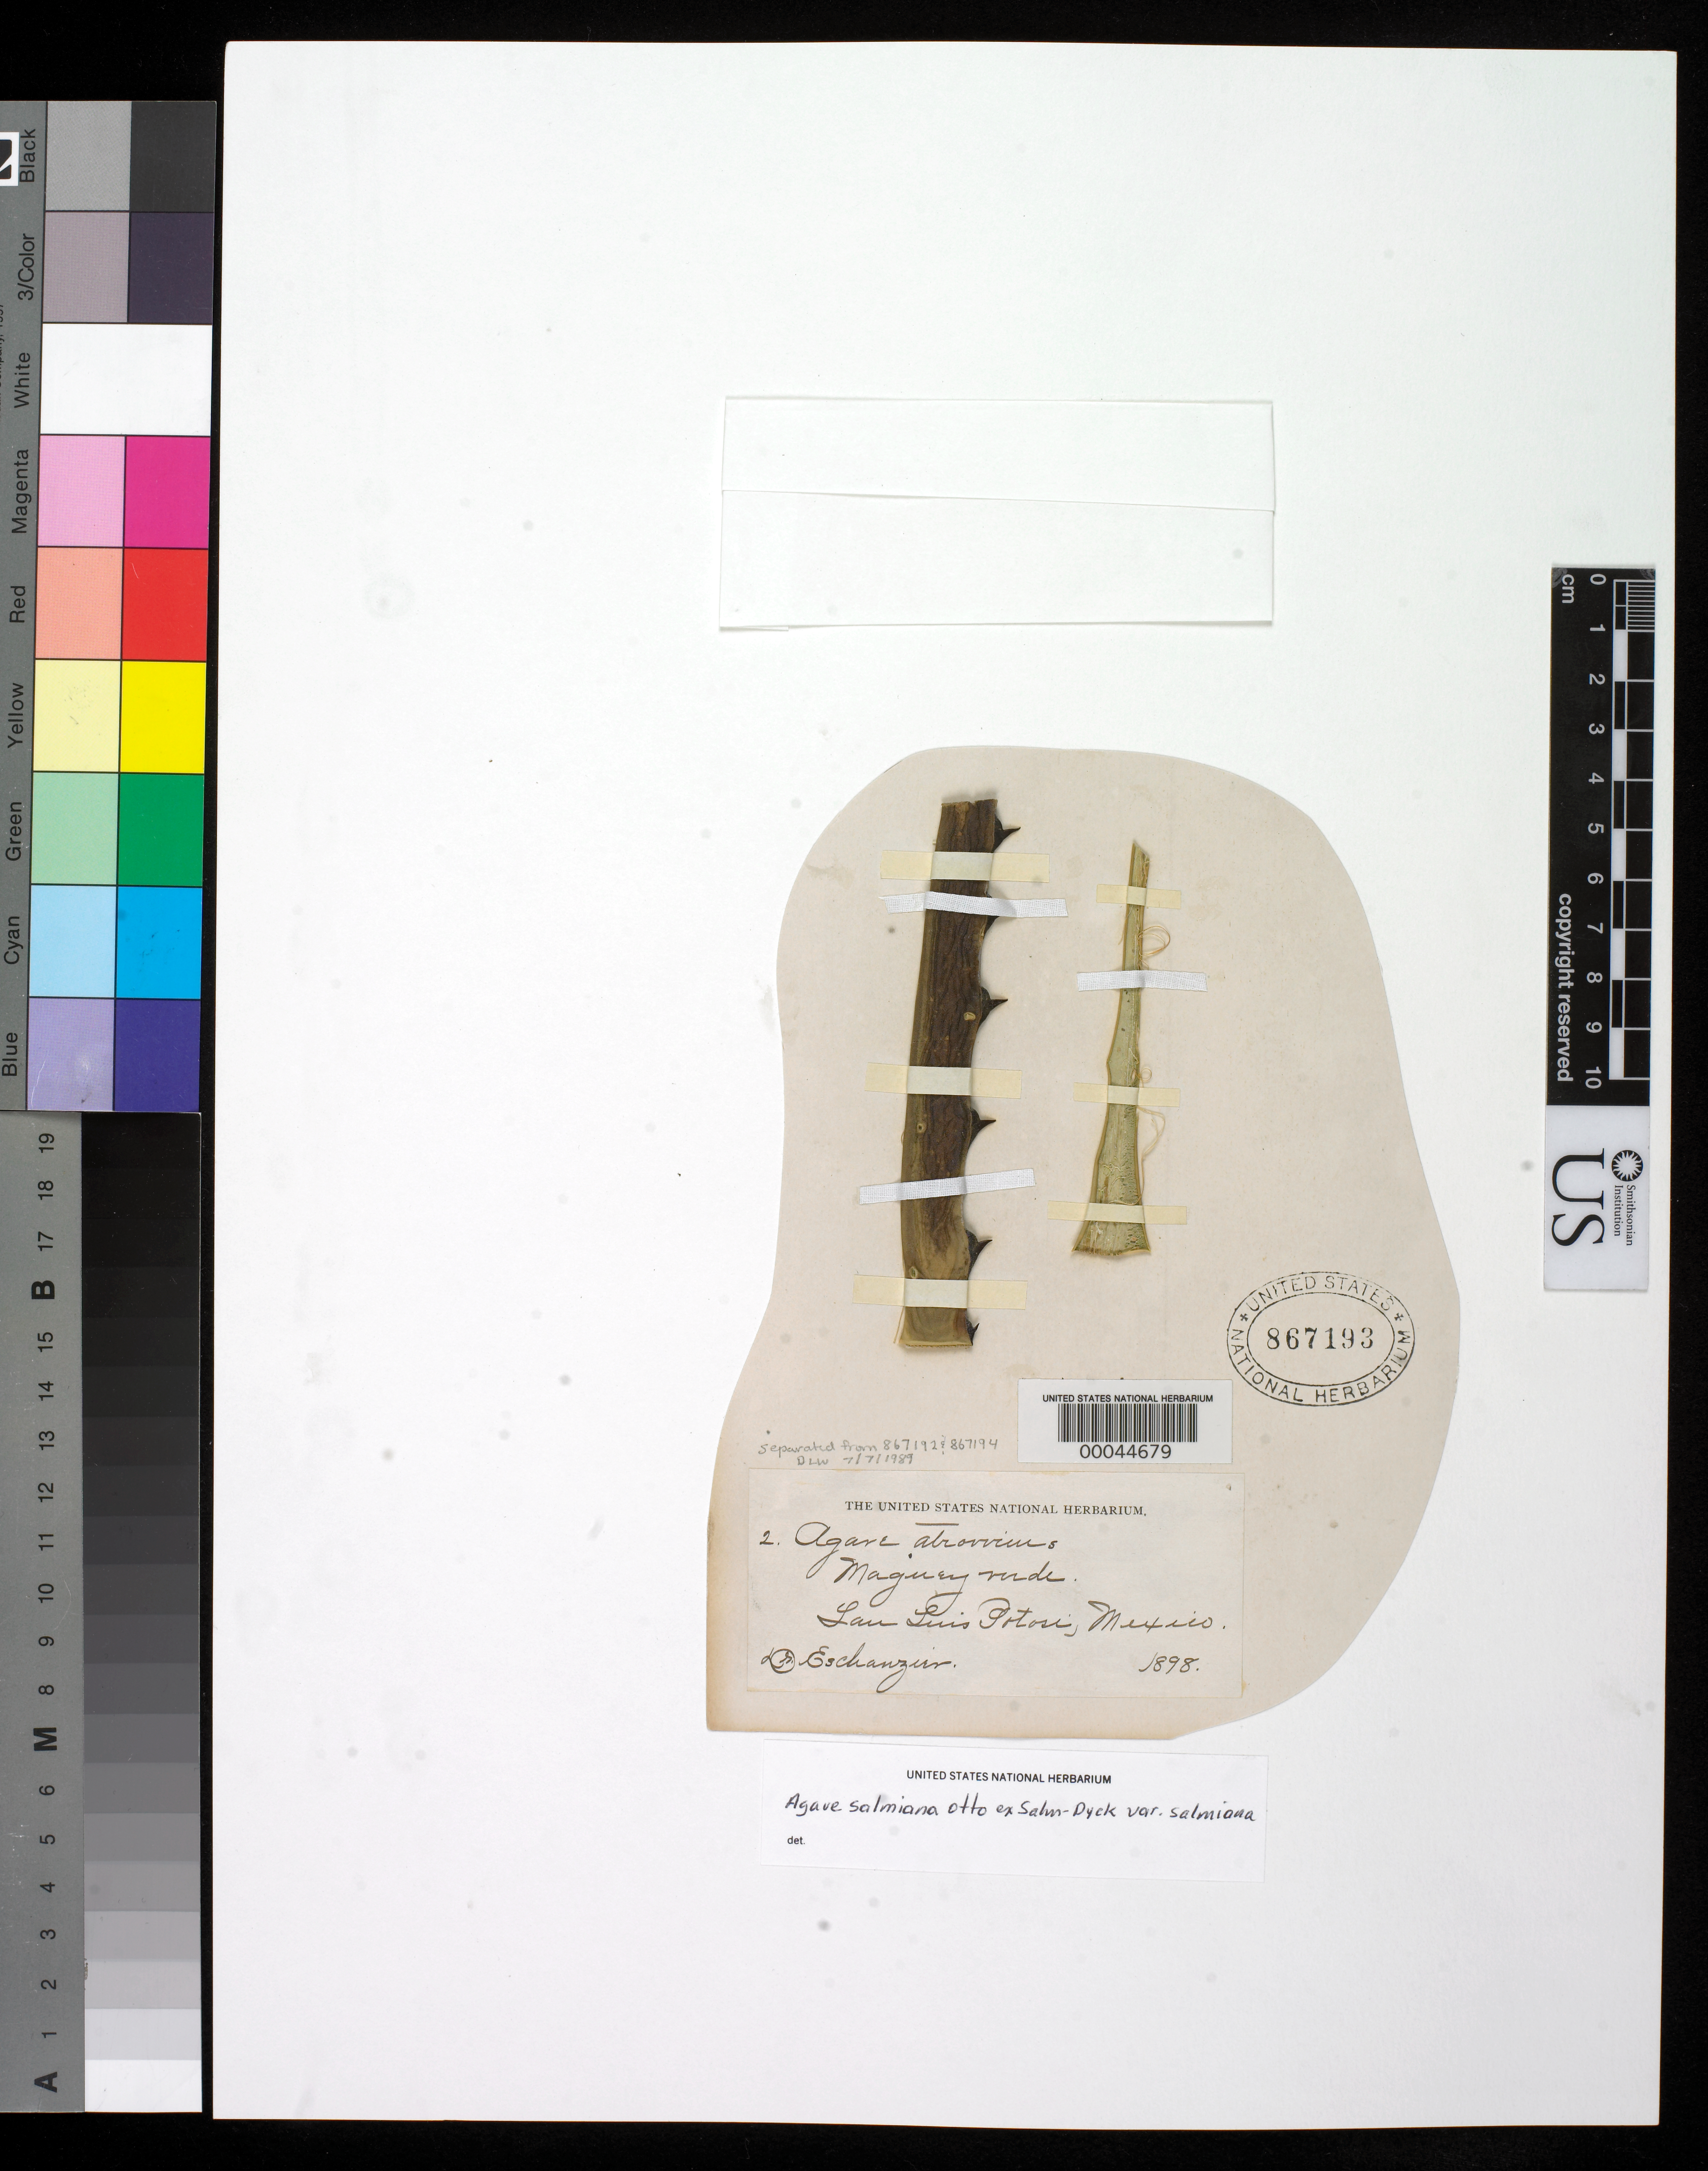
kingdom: Plantae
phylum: Tracheophyta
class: Liliopsida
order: Asparagales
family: Asparagaceae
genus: Agave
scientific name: Agave salmiana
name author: Otto ex Salm-Dyck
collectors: -. Eschanzier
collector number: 2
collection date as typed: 1898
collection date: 1898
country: Mexico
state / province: San Luis Potosí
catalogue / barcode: US 867193